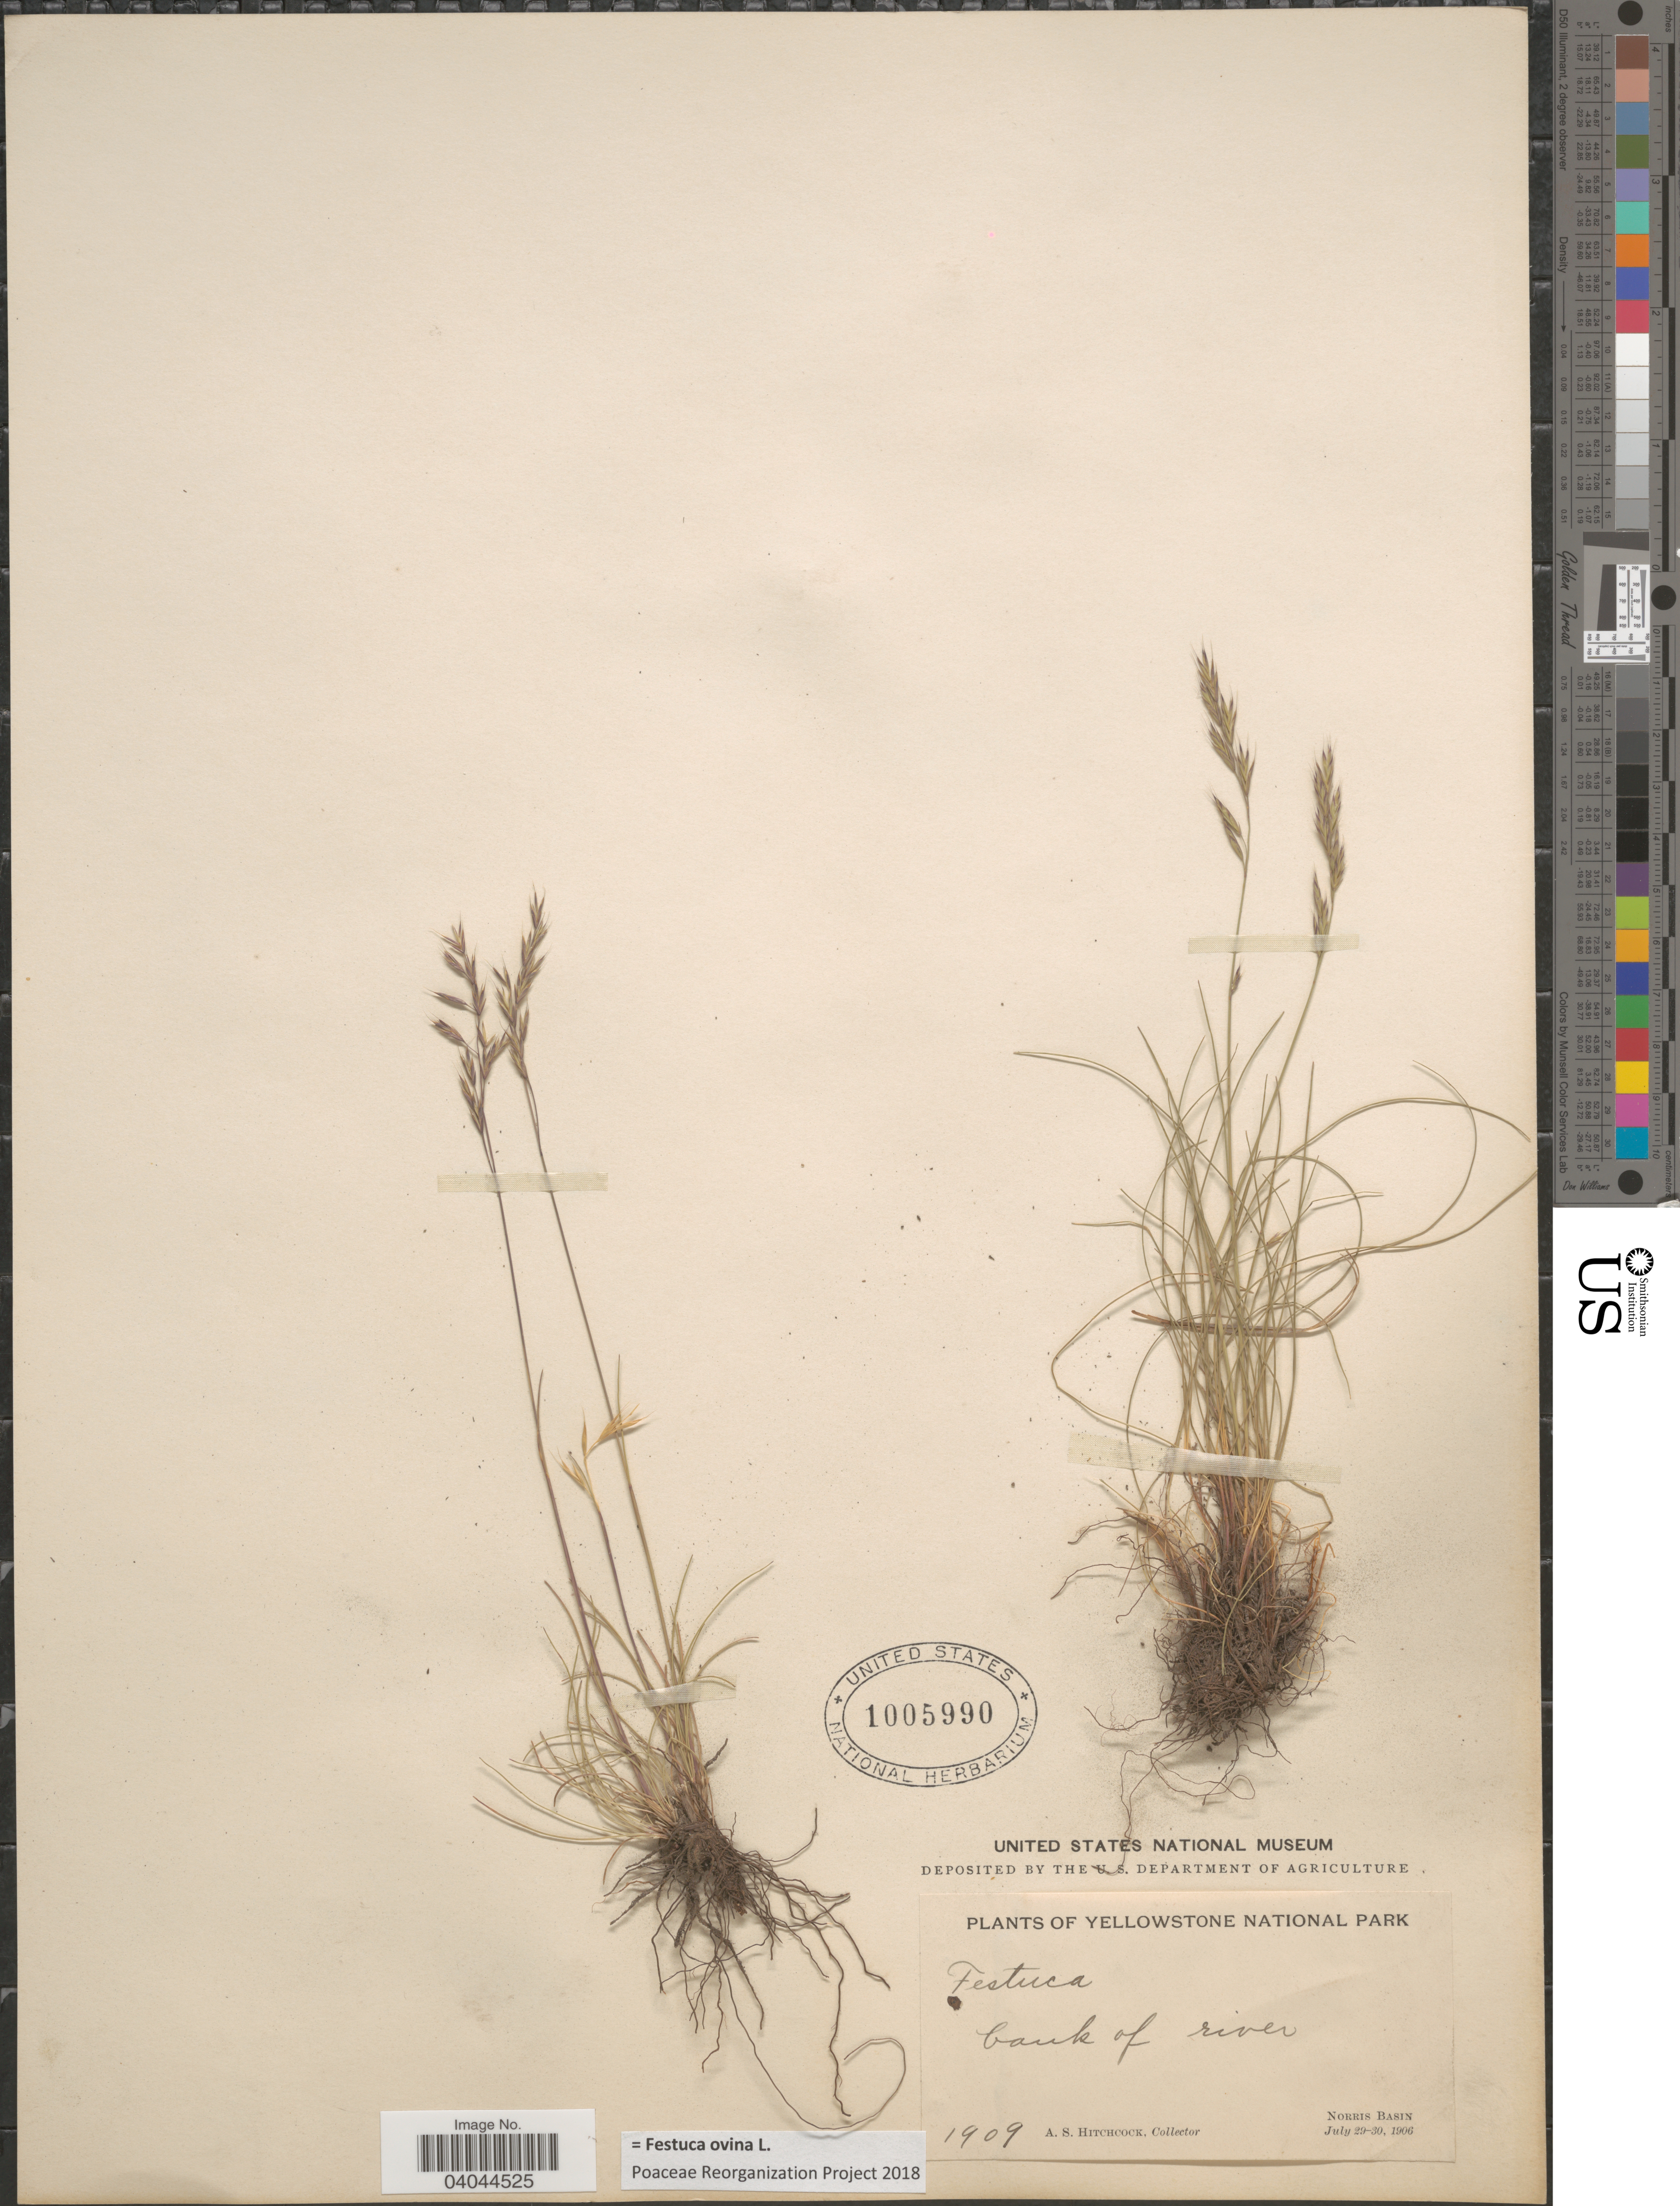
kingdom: Plantae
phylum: Tracheophyta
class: Liliopsida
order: Poales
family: Poaceae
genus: Festuca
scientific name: Festuca ovina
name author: L.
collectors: A. S. Hitchcock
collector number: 1909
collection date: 1906-07-29/1906-07-30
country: United States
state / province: Wyoming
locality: Yellowstone National Park. Bank of river. Norris Basin.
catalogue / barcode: US 1005990